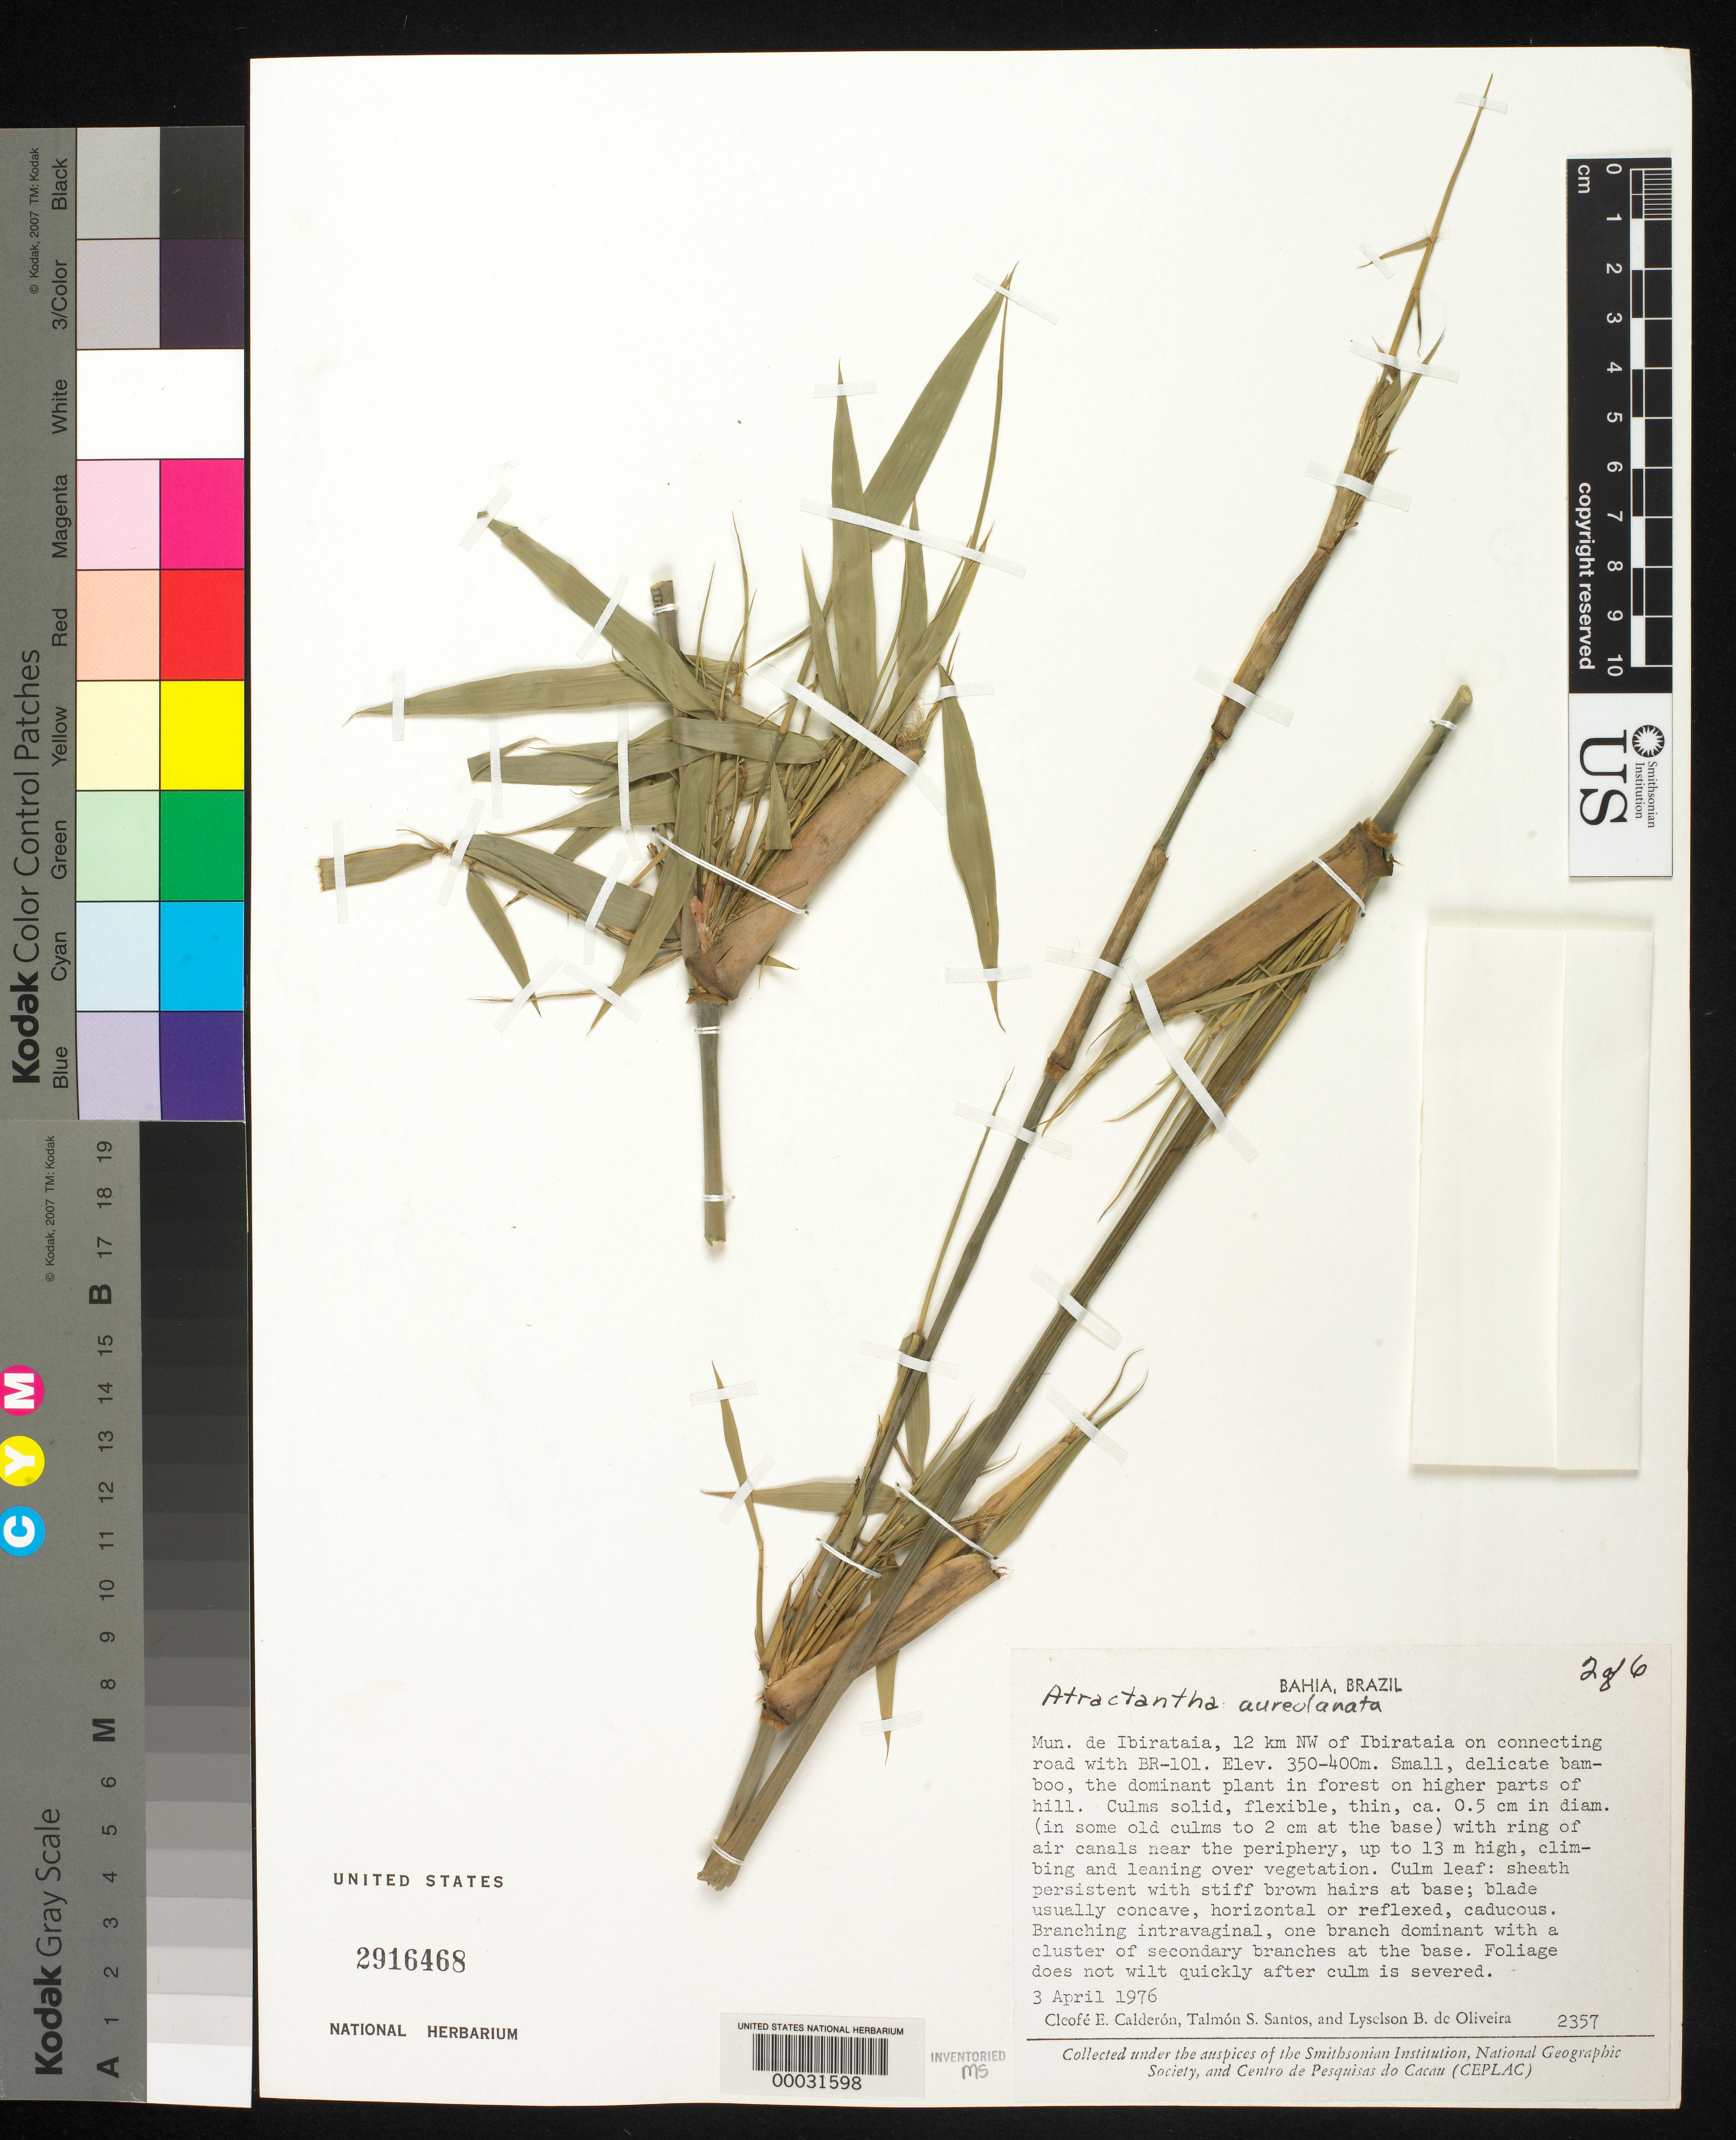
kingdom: Plantae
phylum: Tracheophyta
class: Liliopsida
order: Poales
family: Poaceae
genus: Atractantha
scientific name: Atractantha aureolanata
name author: Judz.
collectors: C. E. Calderón, T. S. Santos & L. de Oliveira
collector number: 2357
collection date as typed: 03 Apr 1976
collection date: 1976-04-03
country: Brazil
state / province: Bahia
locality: Ibirataia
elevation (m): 350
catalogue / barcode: US 2916468